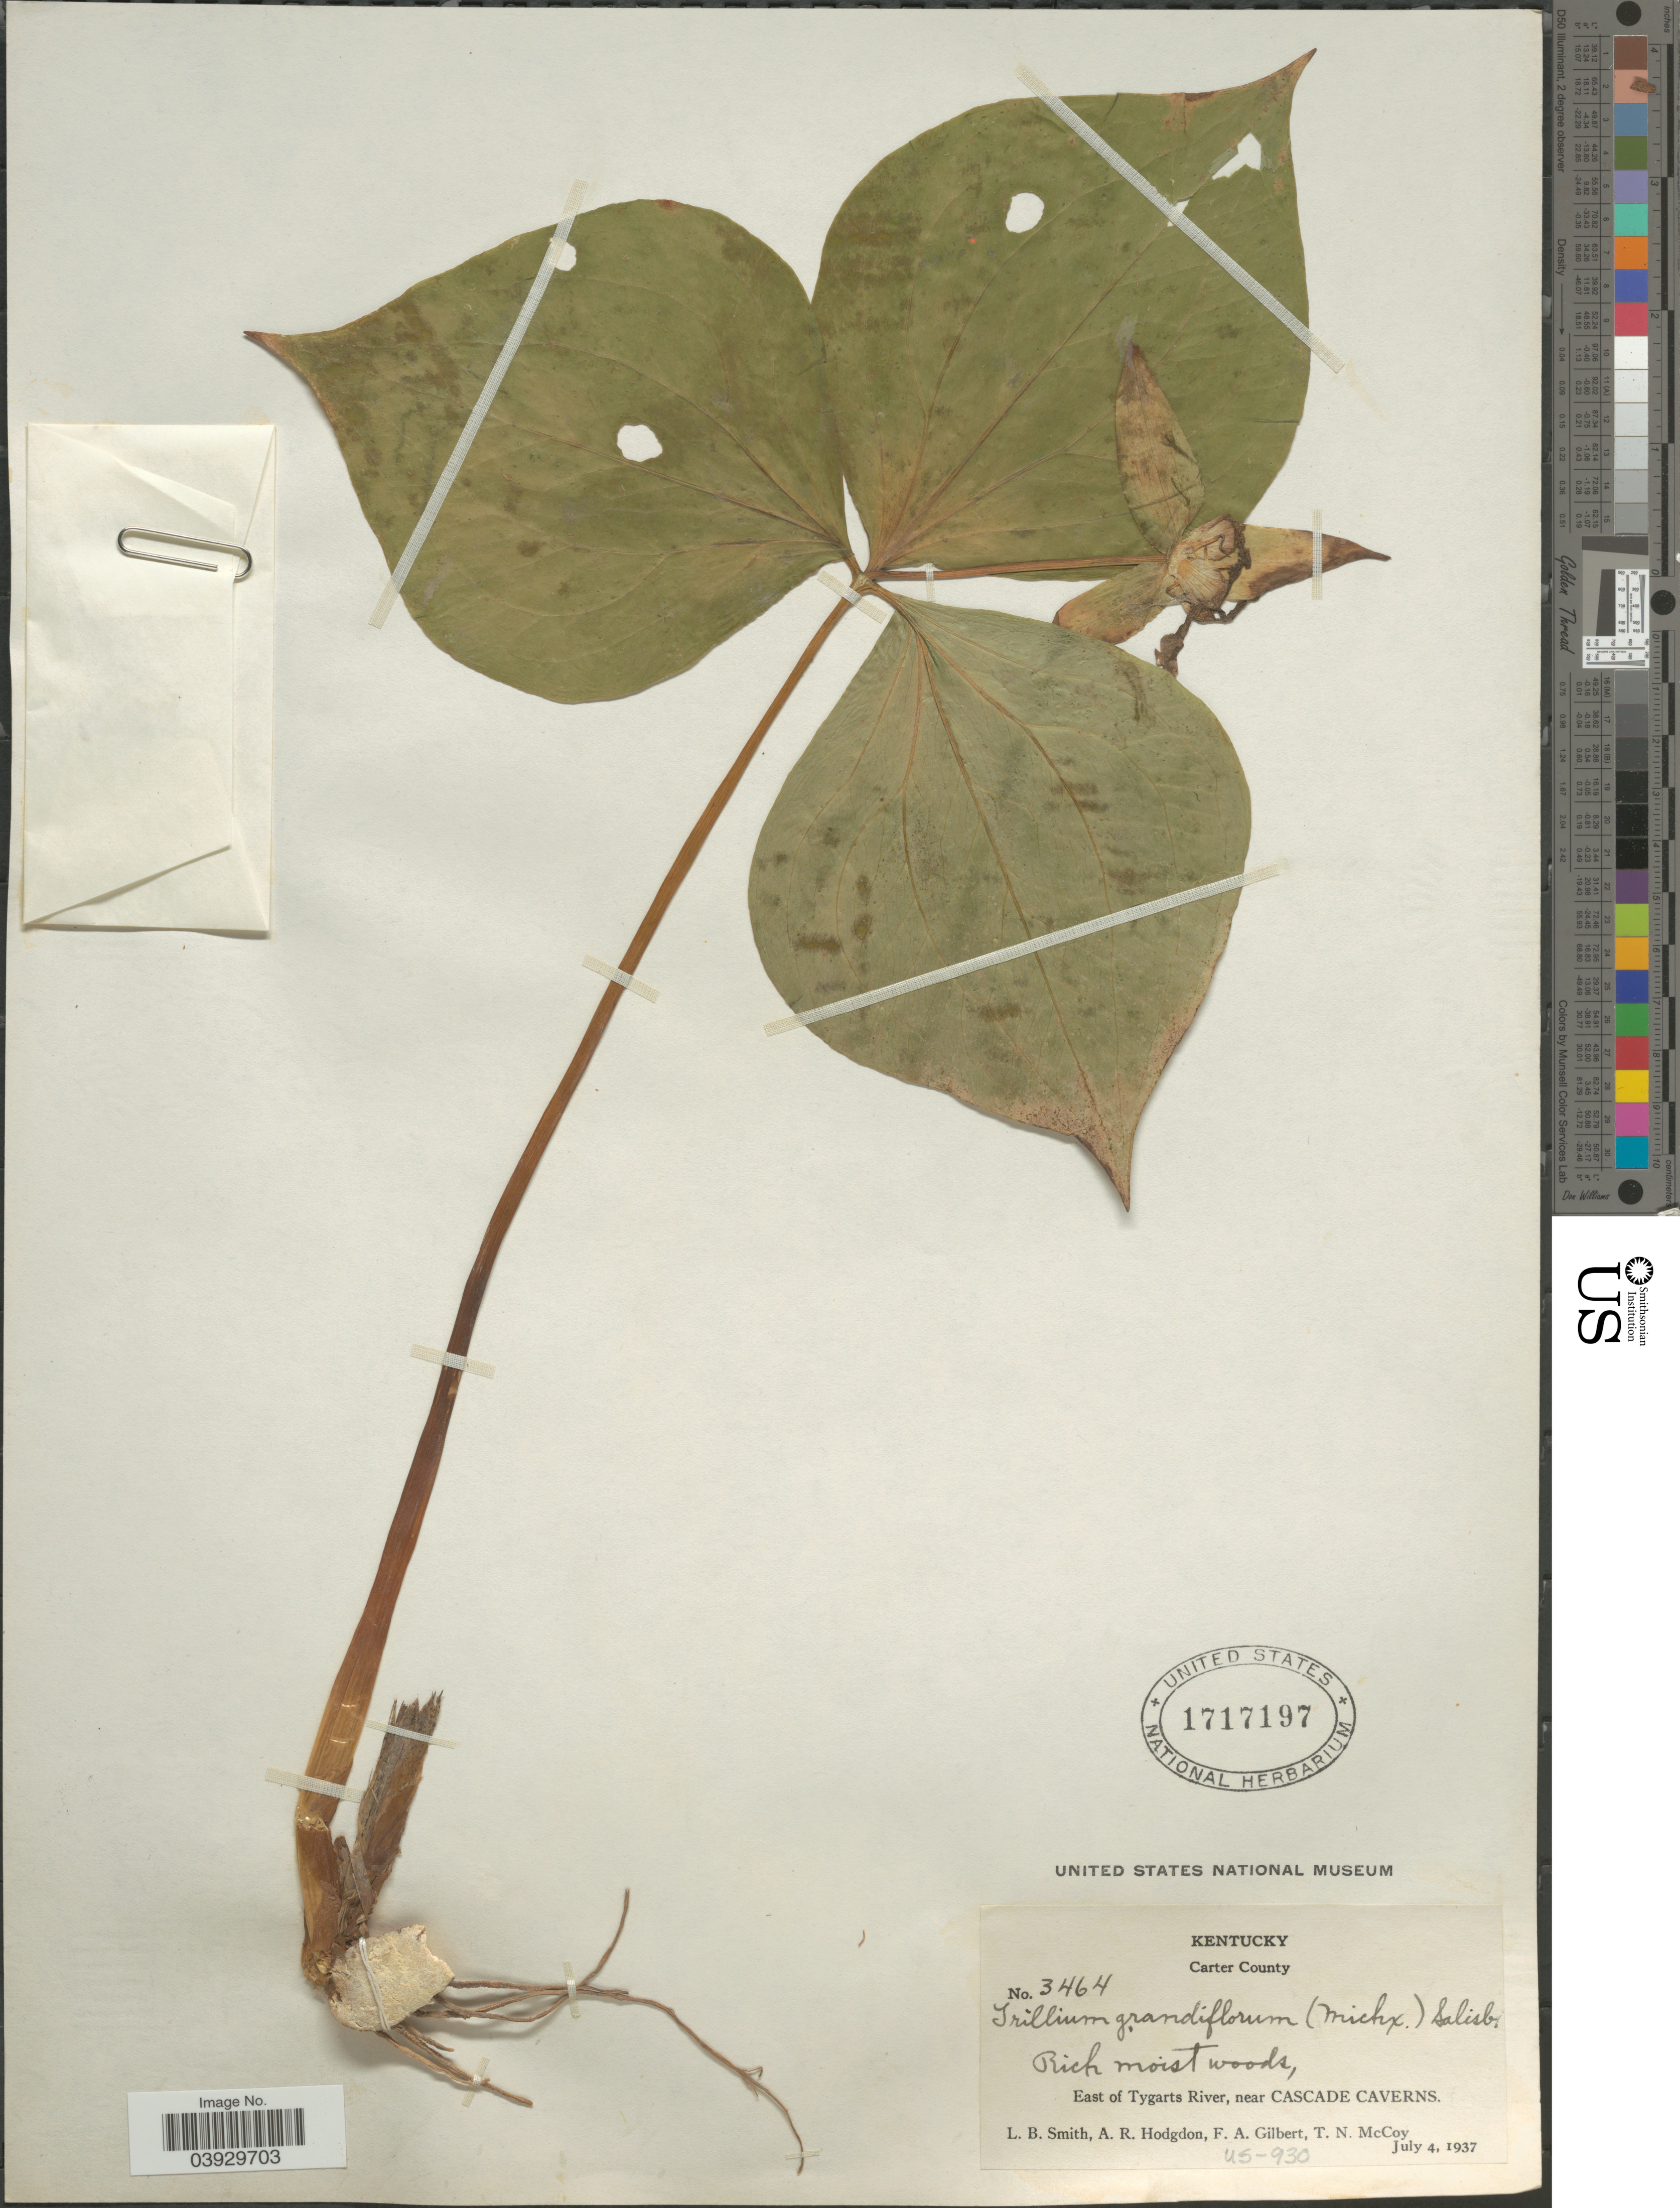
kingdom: Plantae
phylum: Tracheophyta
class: Liliopsida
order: Liliales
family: Melanthiaceae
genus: Trillium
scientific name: Trillium grandiflorum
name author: (Michx.) Salisb.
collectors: L. Smith, A. R. Hodgdon, F. A. Gilbert & T. N. McCoy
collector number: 3464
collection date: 1937-07-04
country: United States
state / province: Kentucky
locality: Carter County. East of Tygarts River, near Cascade Caverns.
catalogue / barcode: US 1717197